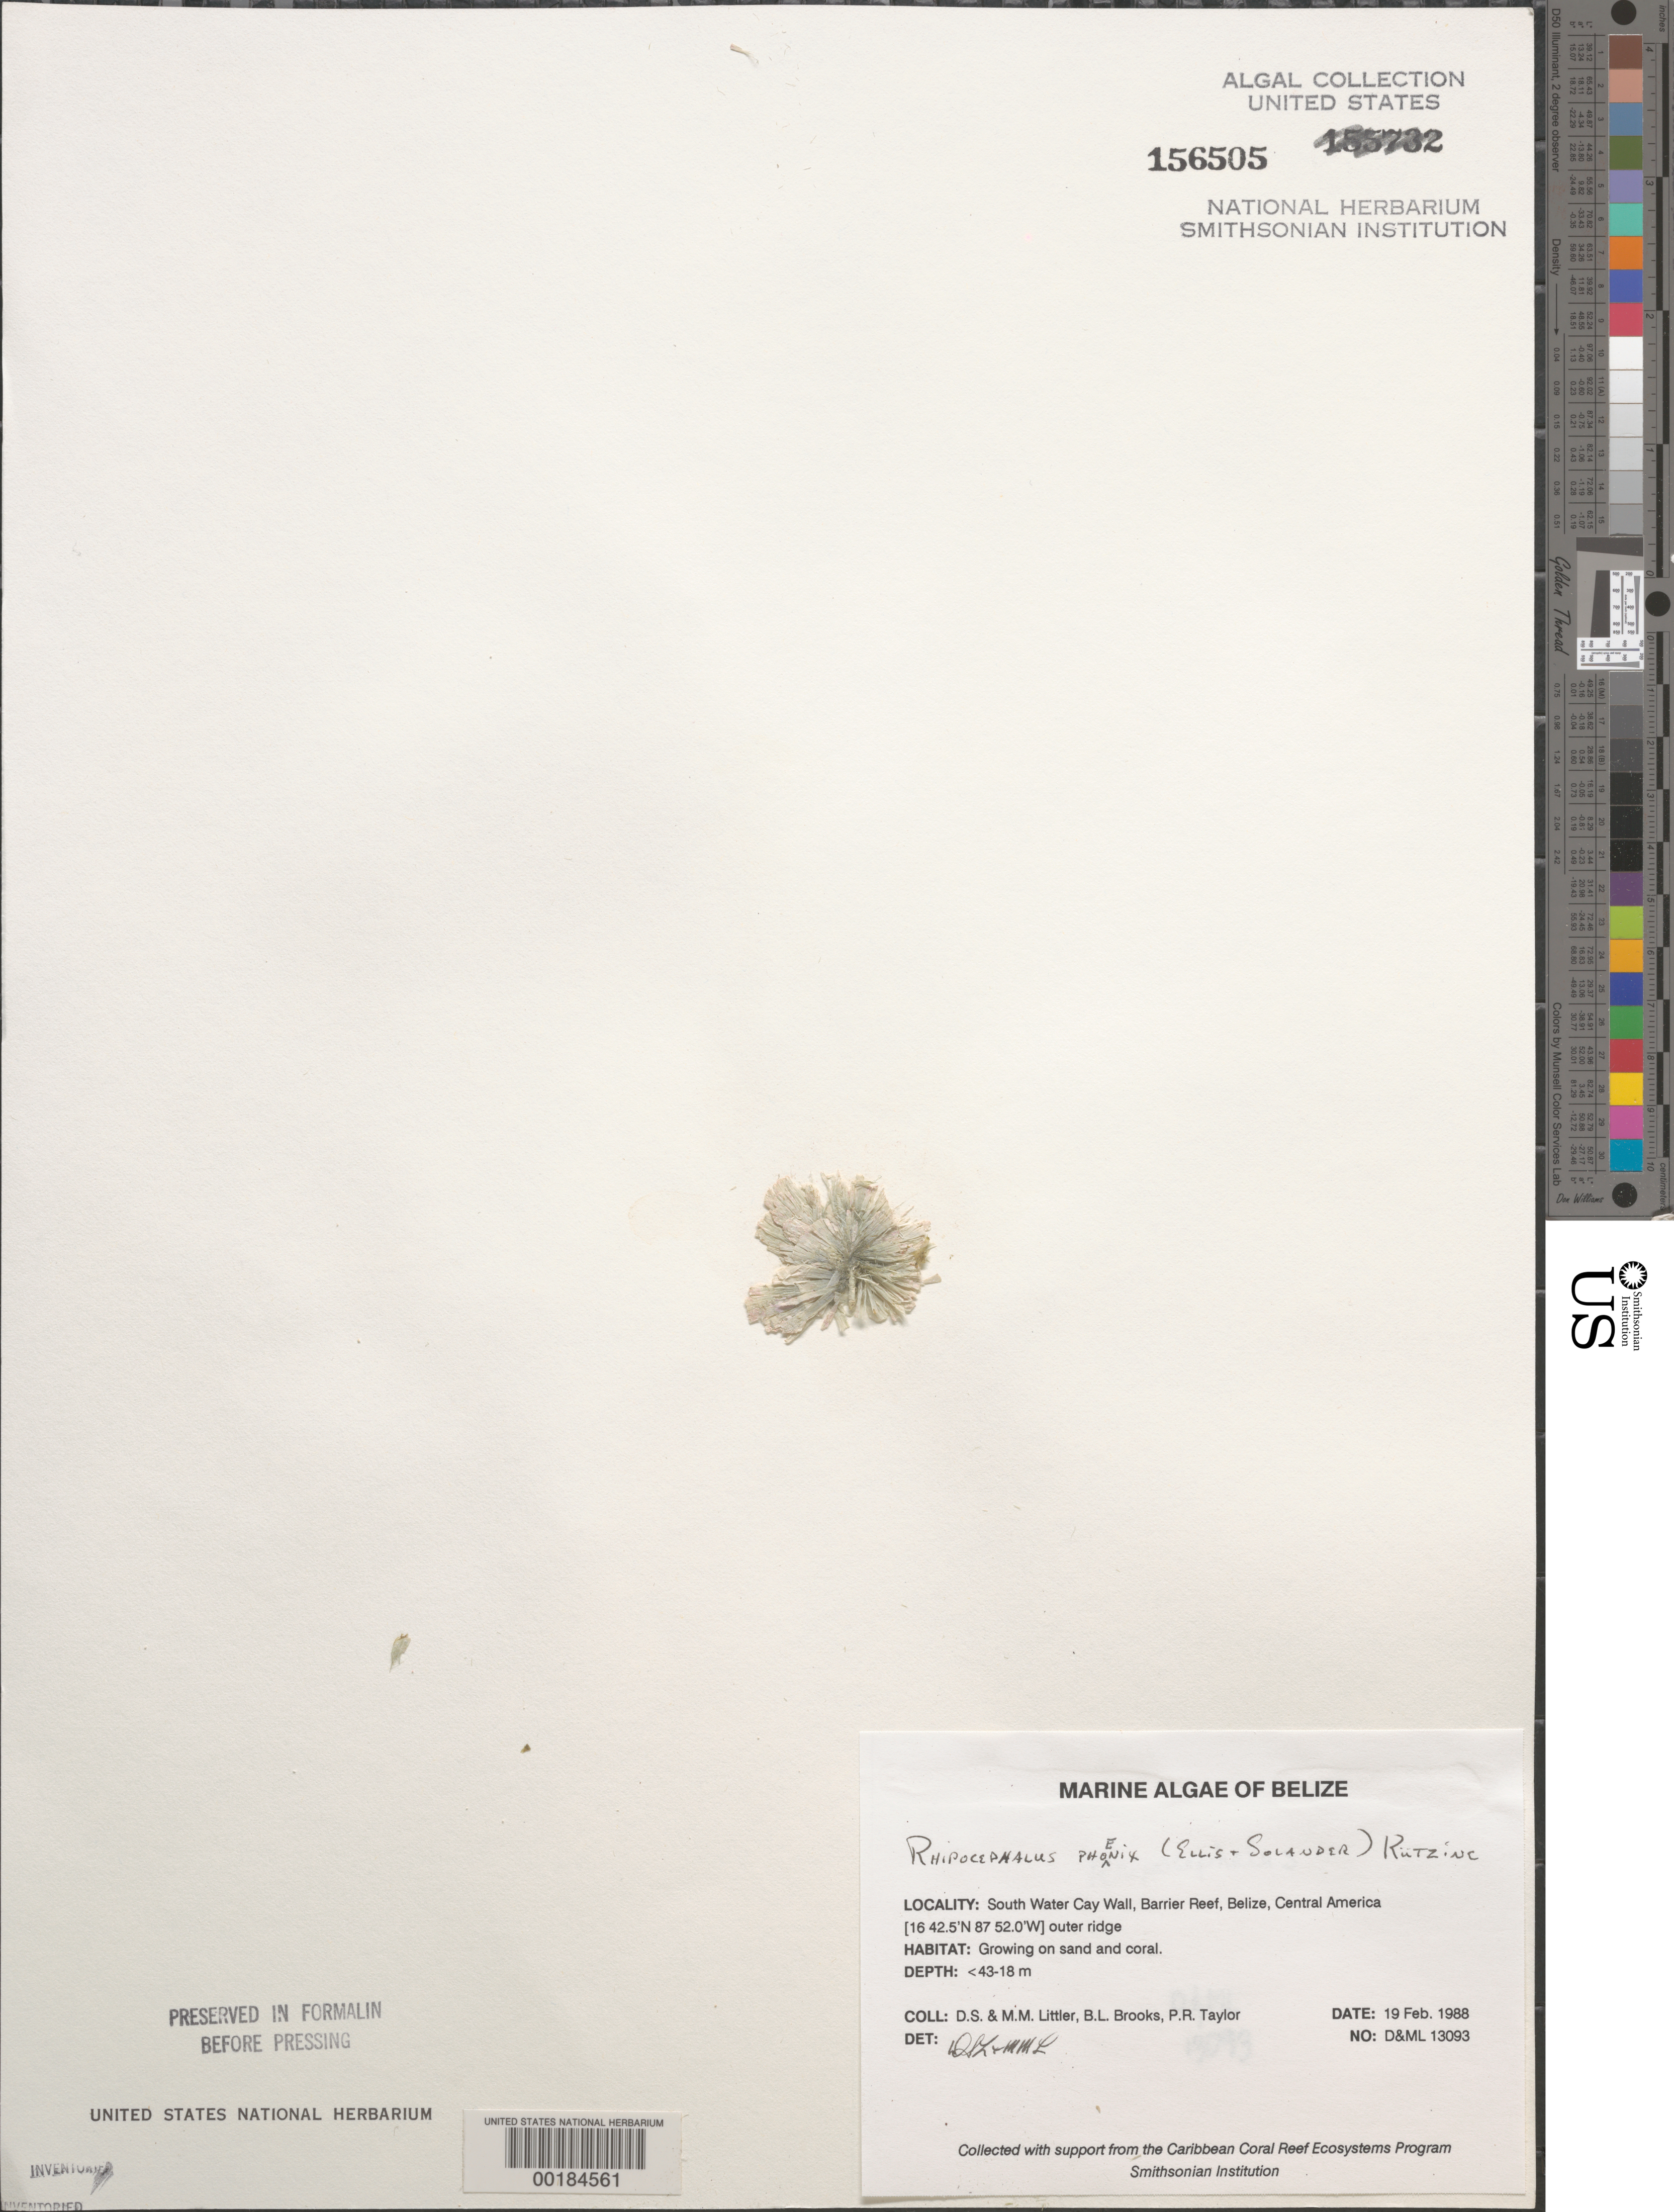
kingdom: Plantae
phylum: Chlorophyta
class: Ulvophyceae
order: Bryopsidales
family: Udoteaceae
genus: Rhipocephalus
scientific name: Rhipocephalus phoenix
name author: (J. Ellis & Sol.) Kütz.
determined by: Littler, D. S.; Littler, M. M.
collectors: D. S. Littler, M. M. Littler, B. Brooks & P. R. Taylor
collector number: D&ML 13093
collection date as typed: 19 Feb 1988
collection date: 1988-02-19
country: Belize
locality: South Water Cay Wall, Barrier Reef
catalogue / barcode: US 156505